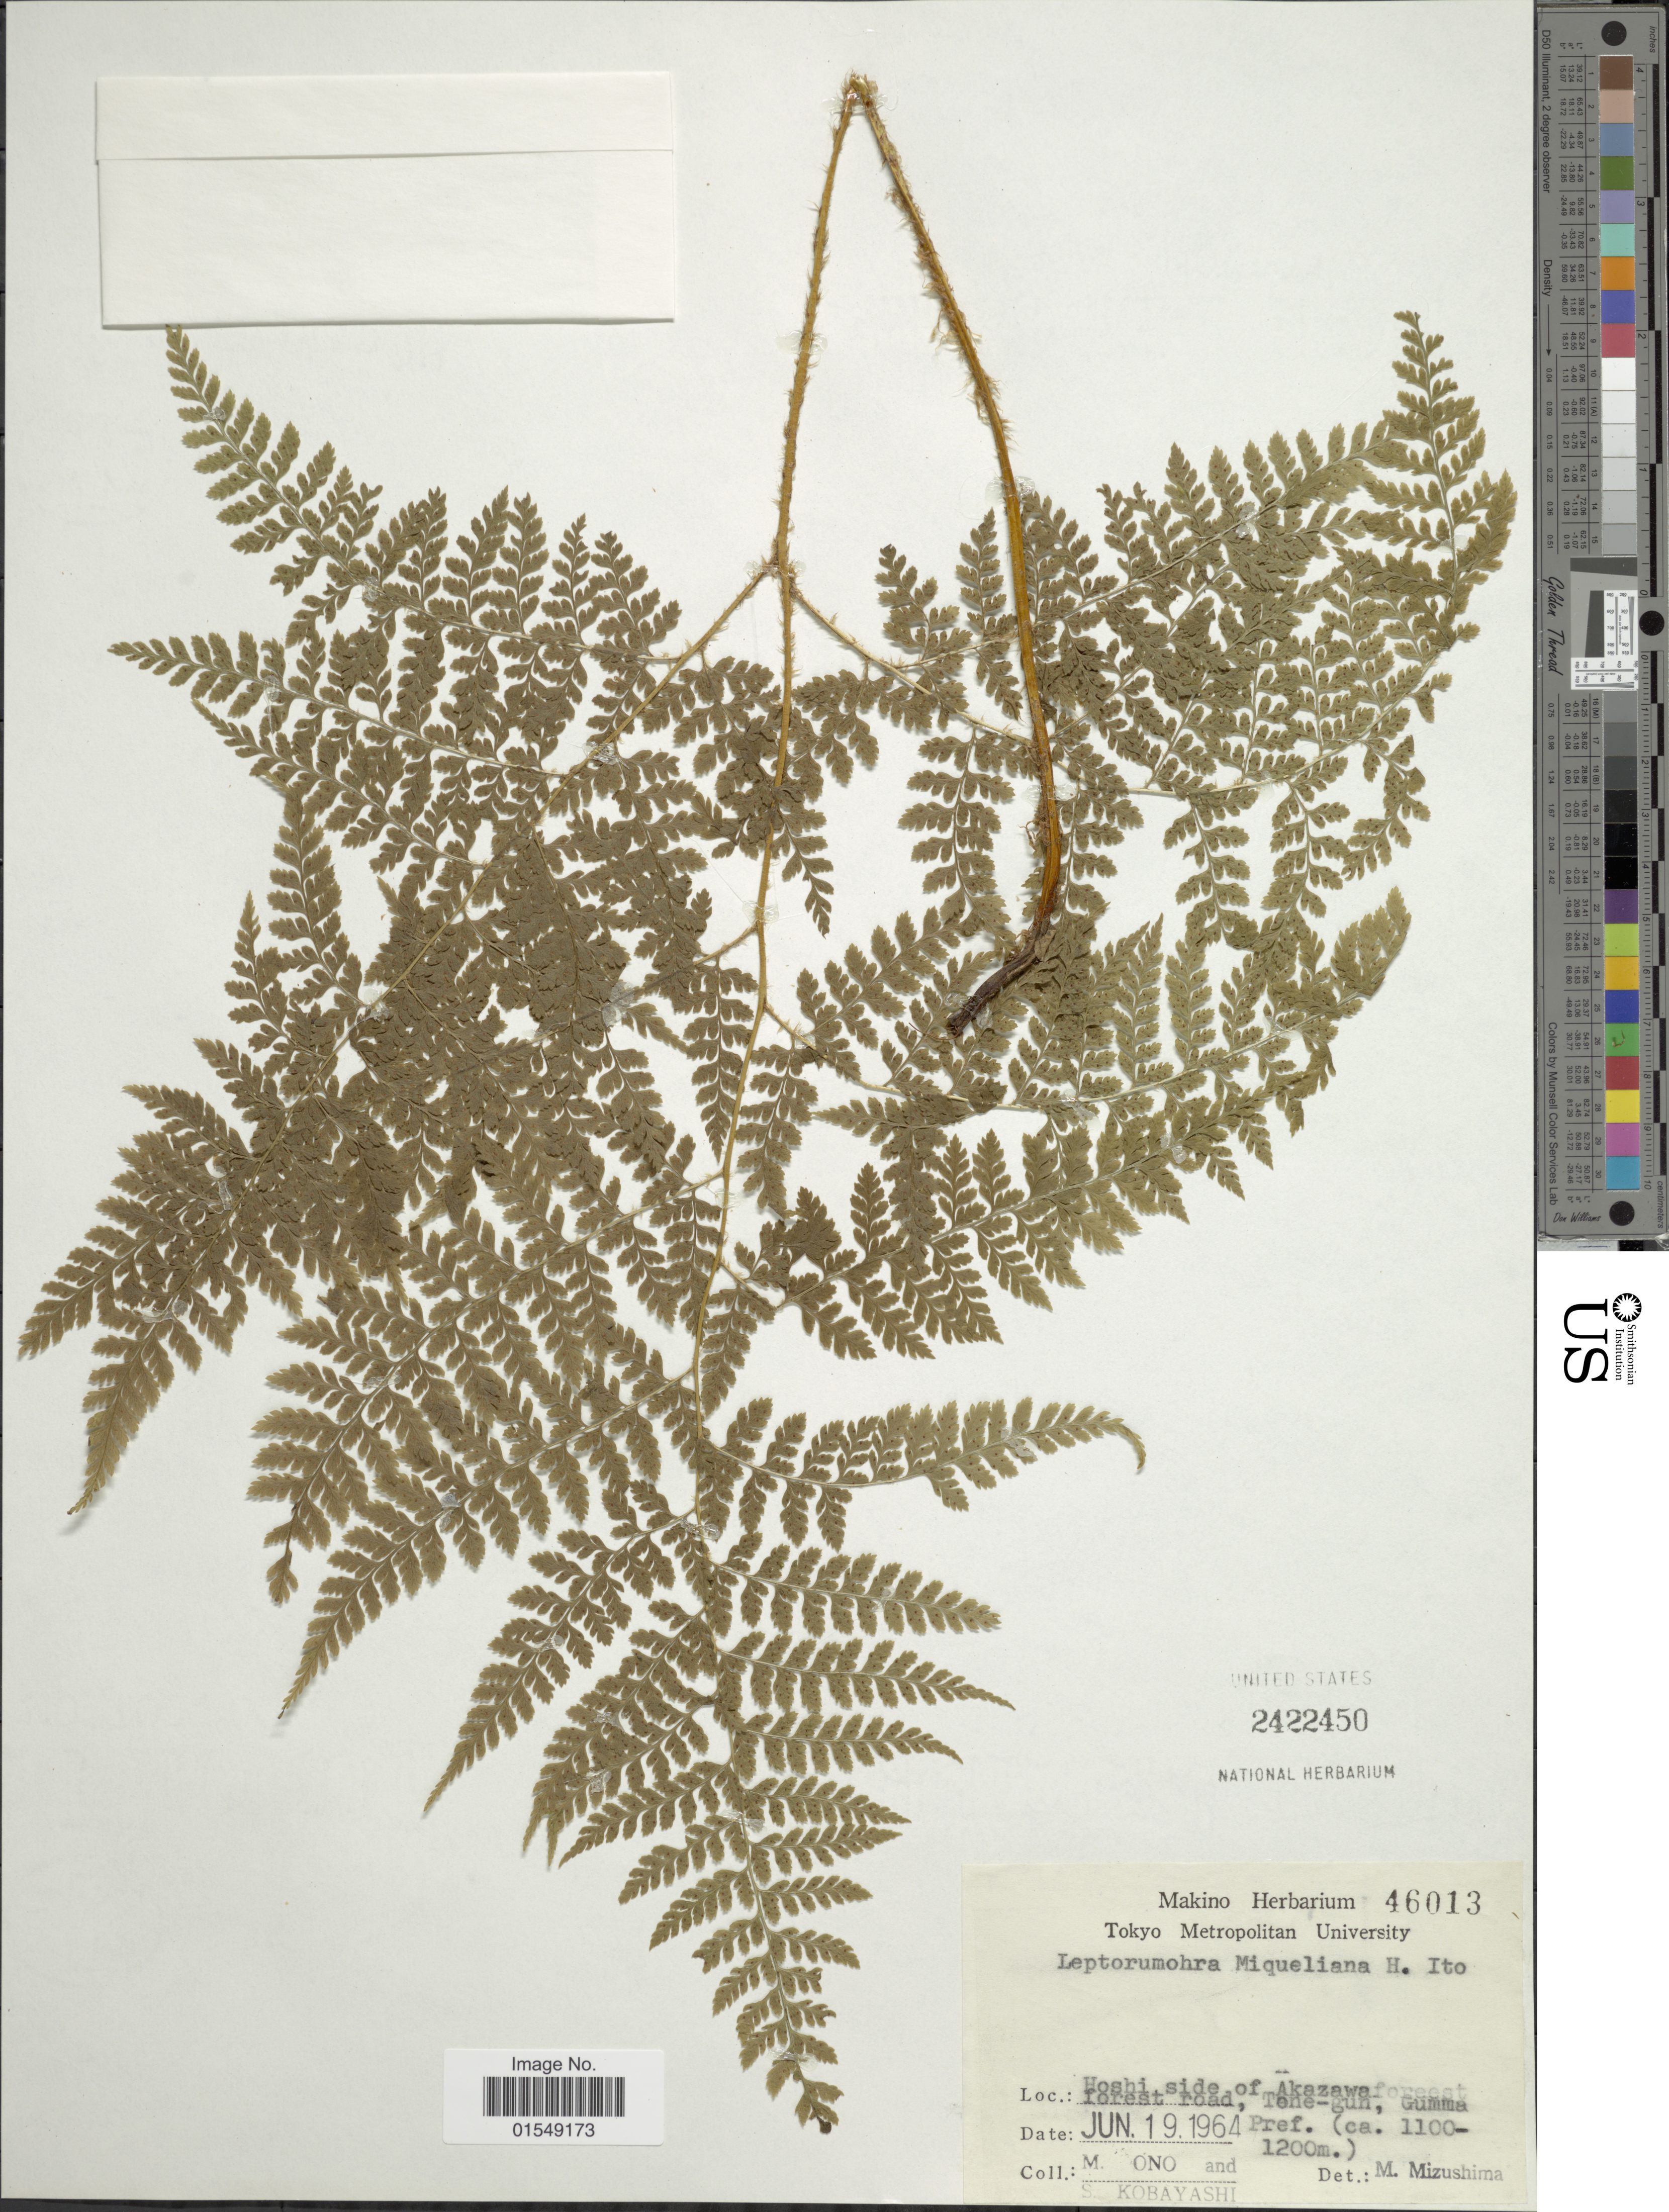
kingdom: Plantae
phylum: Tracheophyta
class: Polypodiopsida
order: Polypodiales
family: Dryopteridaceae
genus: Arachniodes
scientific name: Arachniodes miqueliana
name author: (Maxim. ex Franch. & Sav.) Ohwi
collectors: M. Ono & S. Kobayashi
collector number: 46013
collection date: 1964-06-19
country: Japan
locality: Hoshi side of Akazawa forest road, Tene-gun, Gumma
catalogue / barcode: US 2422450